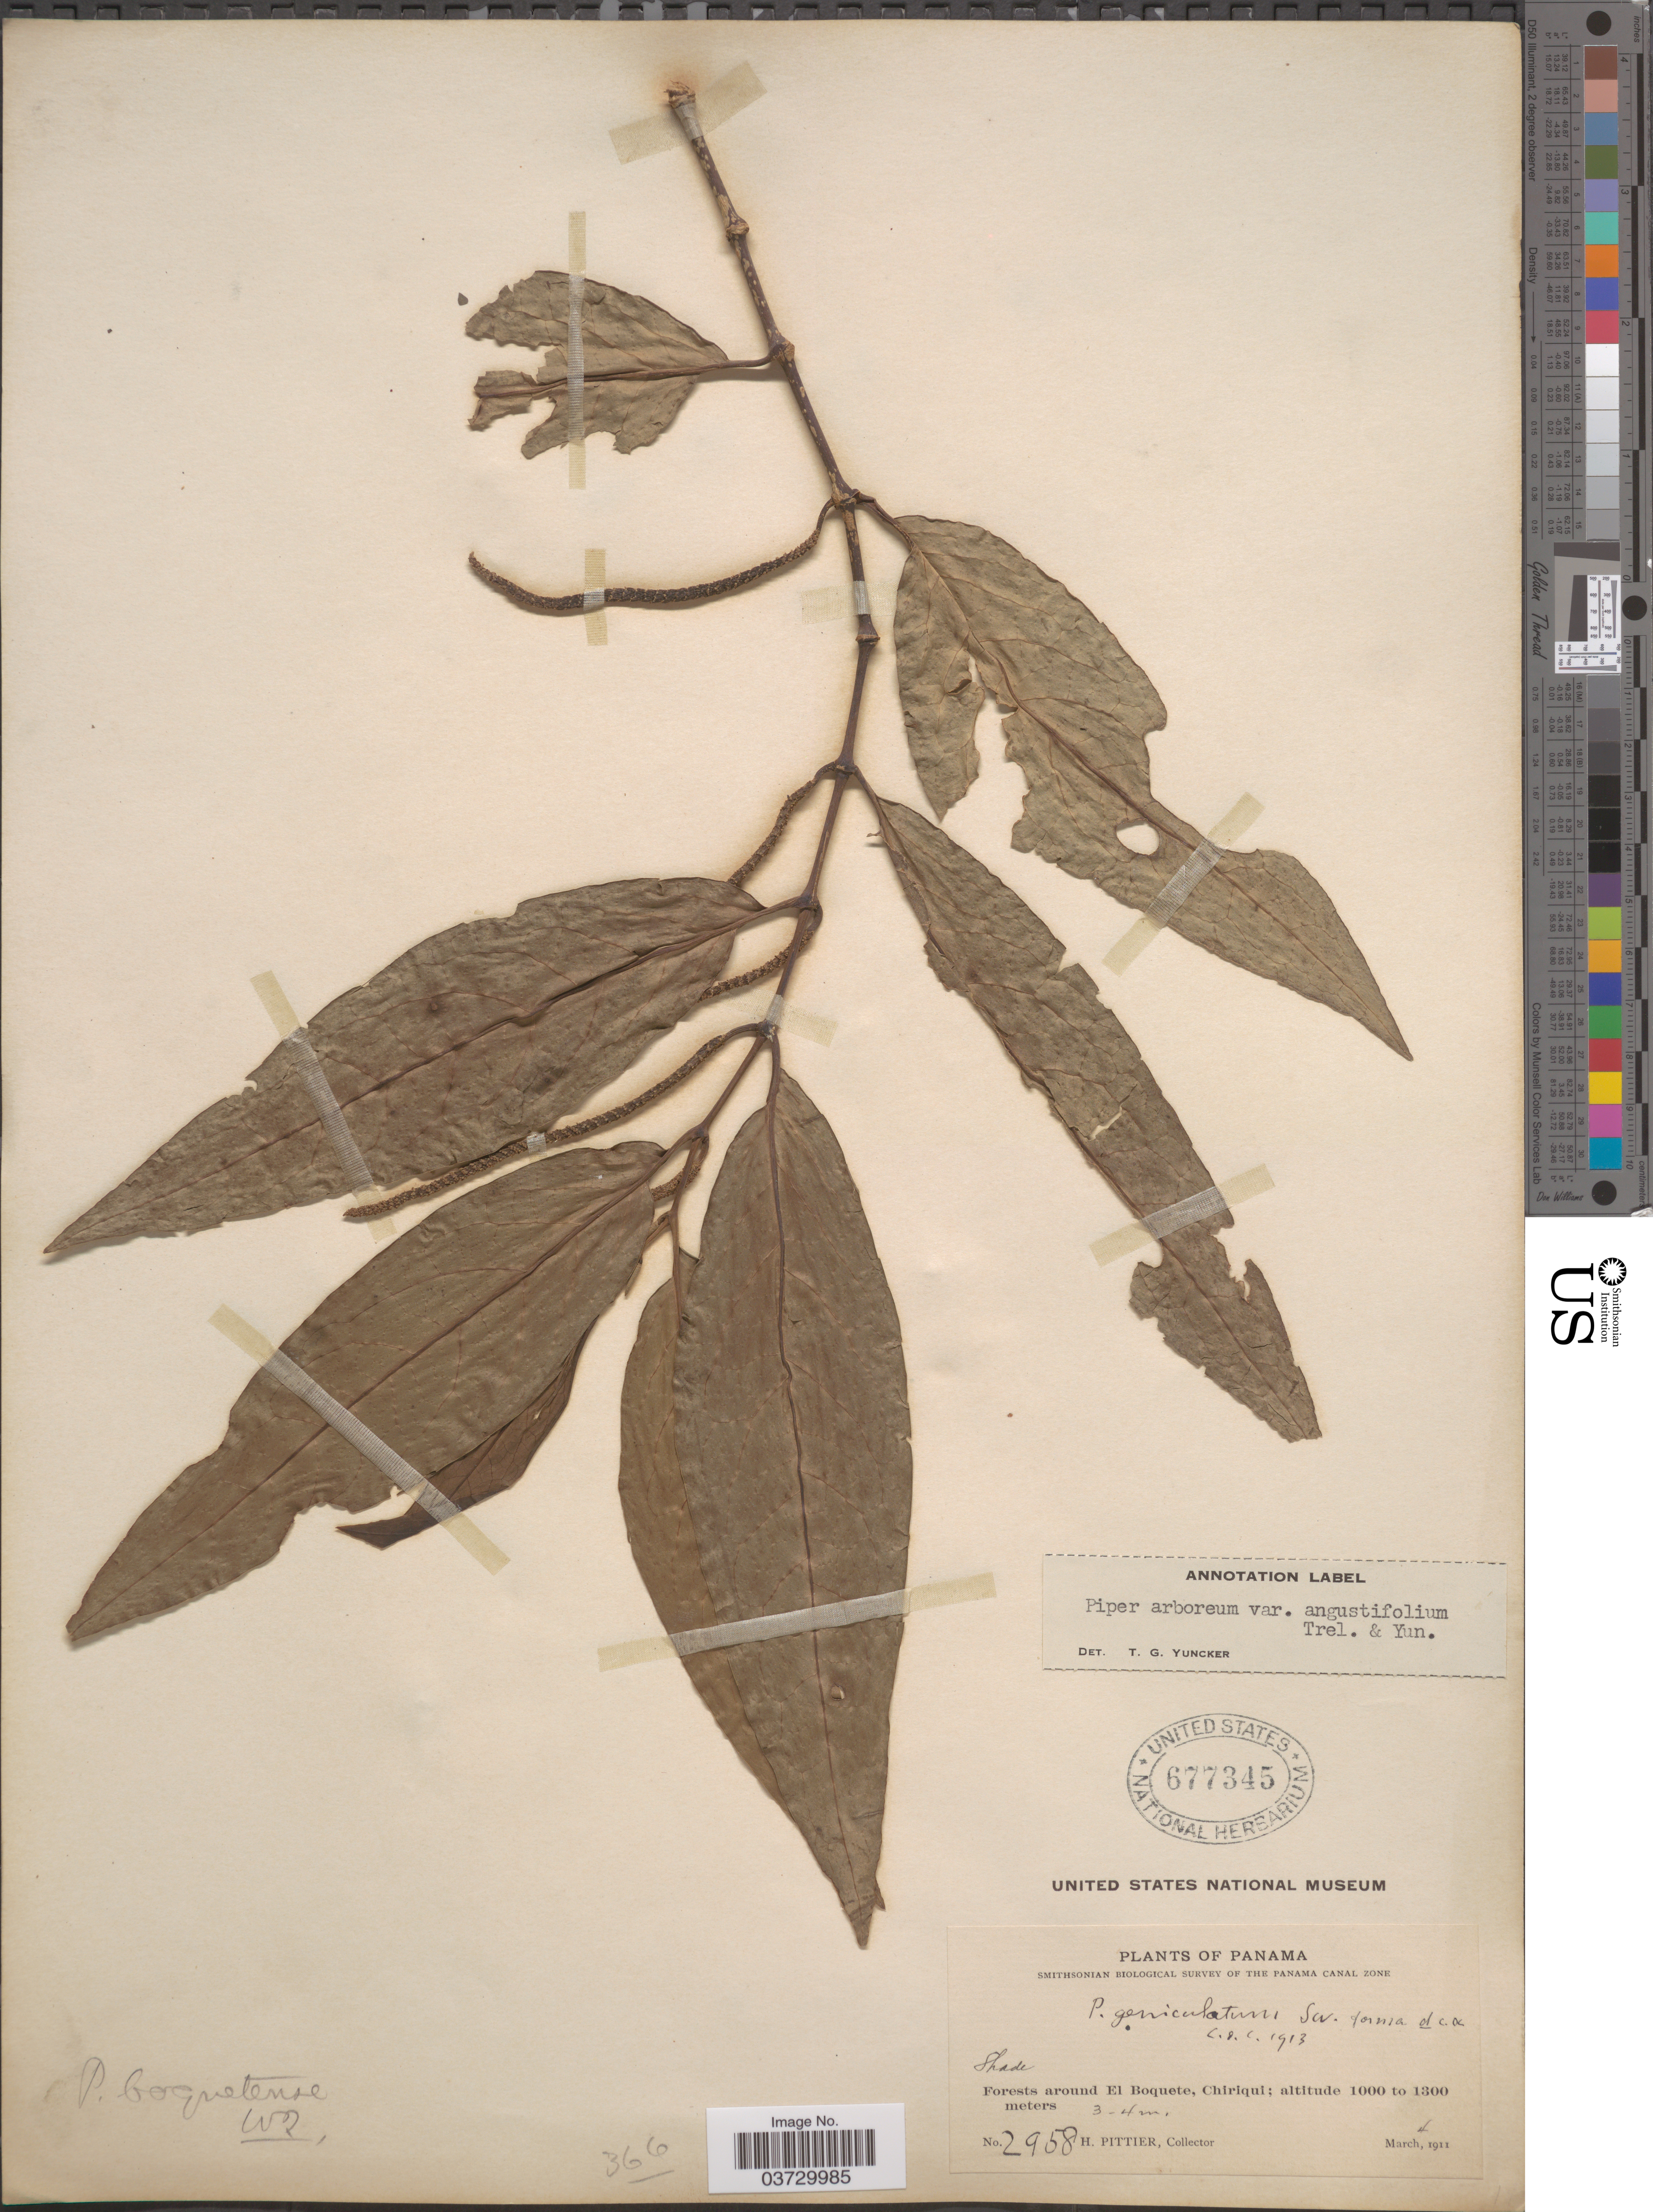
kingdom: Plantae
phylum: Tracheophyta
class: Magnoliopsida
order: Piperales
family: Piperaceae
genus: Piper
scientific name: Piper arboreum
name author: Aubl.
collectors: H. F. Pittier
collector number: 2958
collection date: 1911-03-04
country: Panama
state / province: Chiriqui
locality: The Panama Canal Zone. Forests around El Boquete.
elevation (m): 1000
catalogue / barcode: US 677345